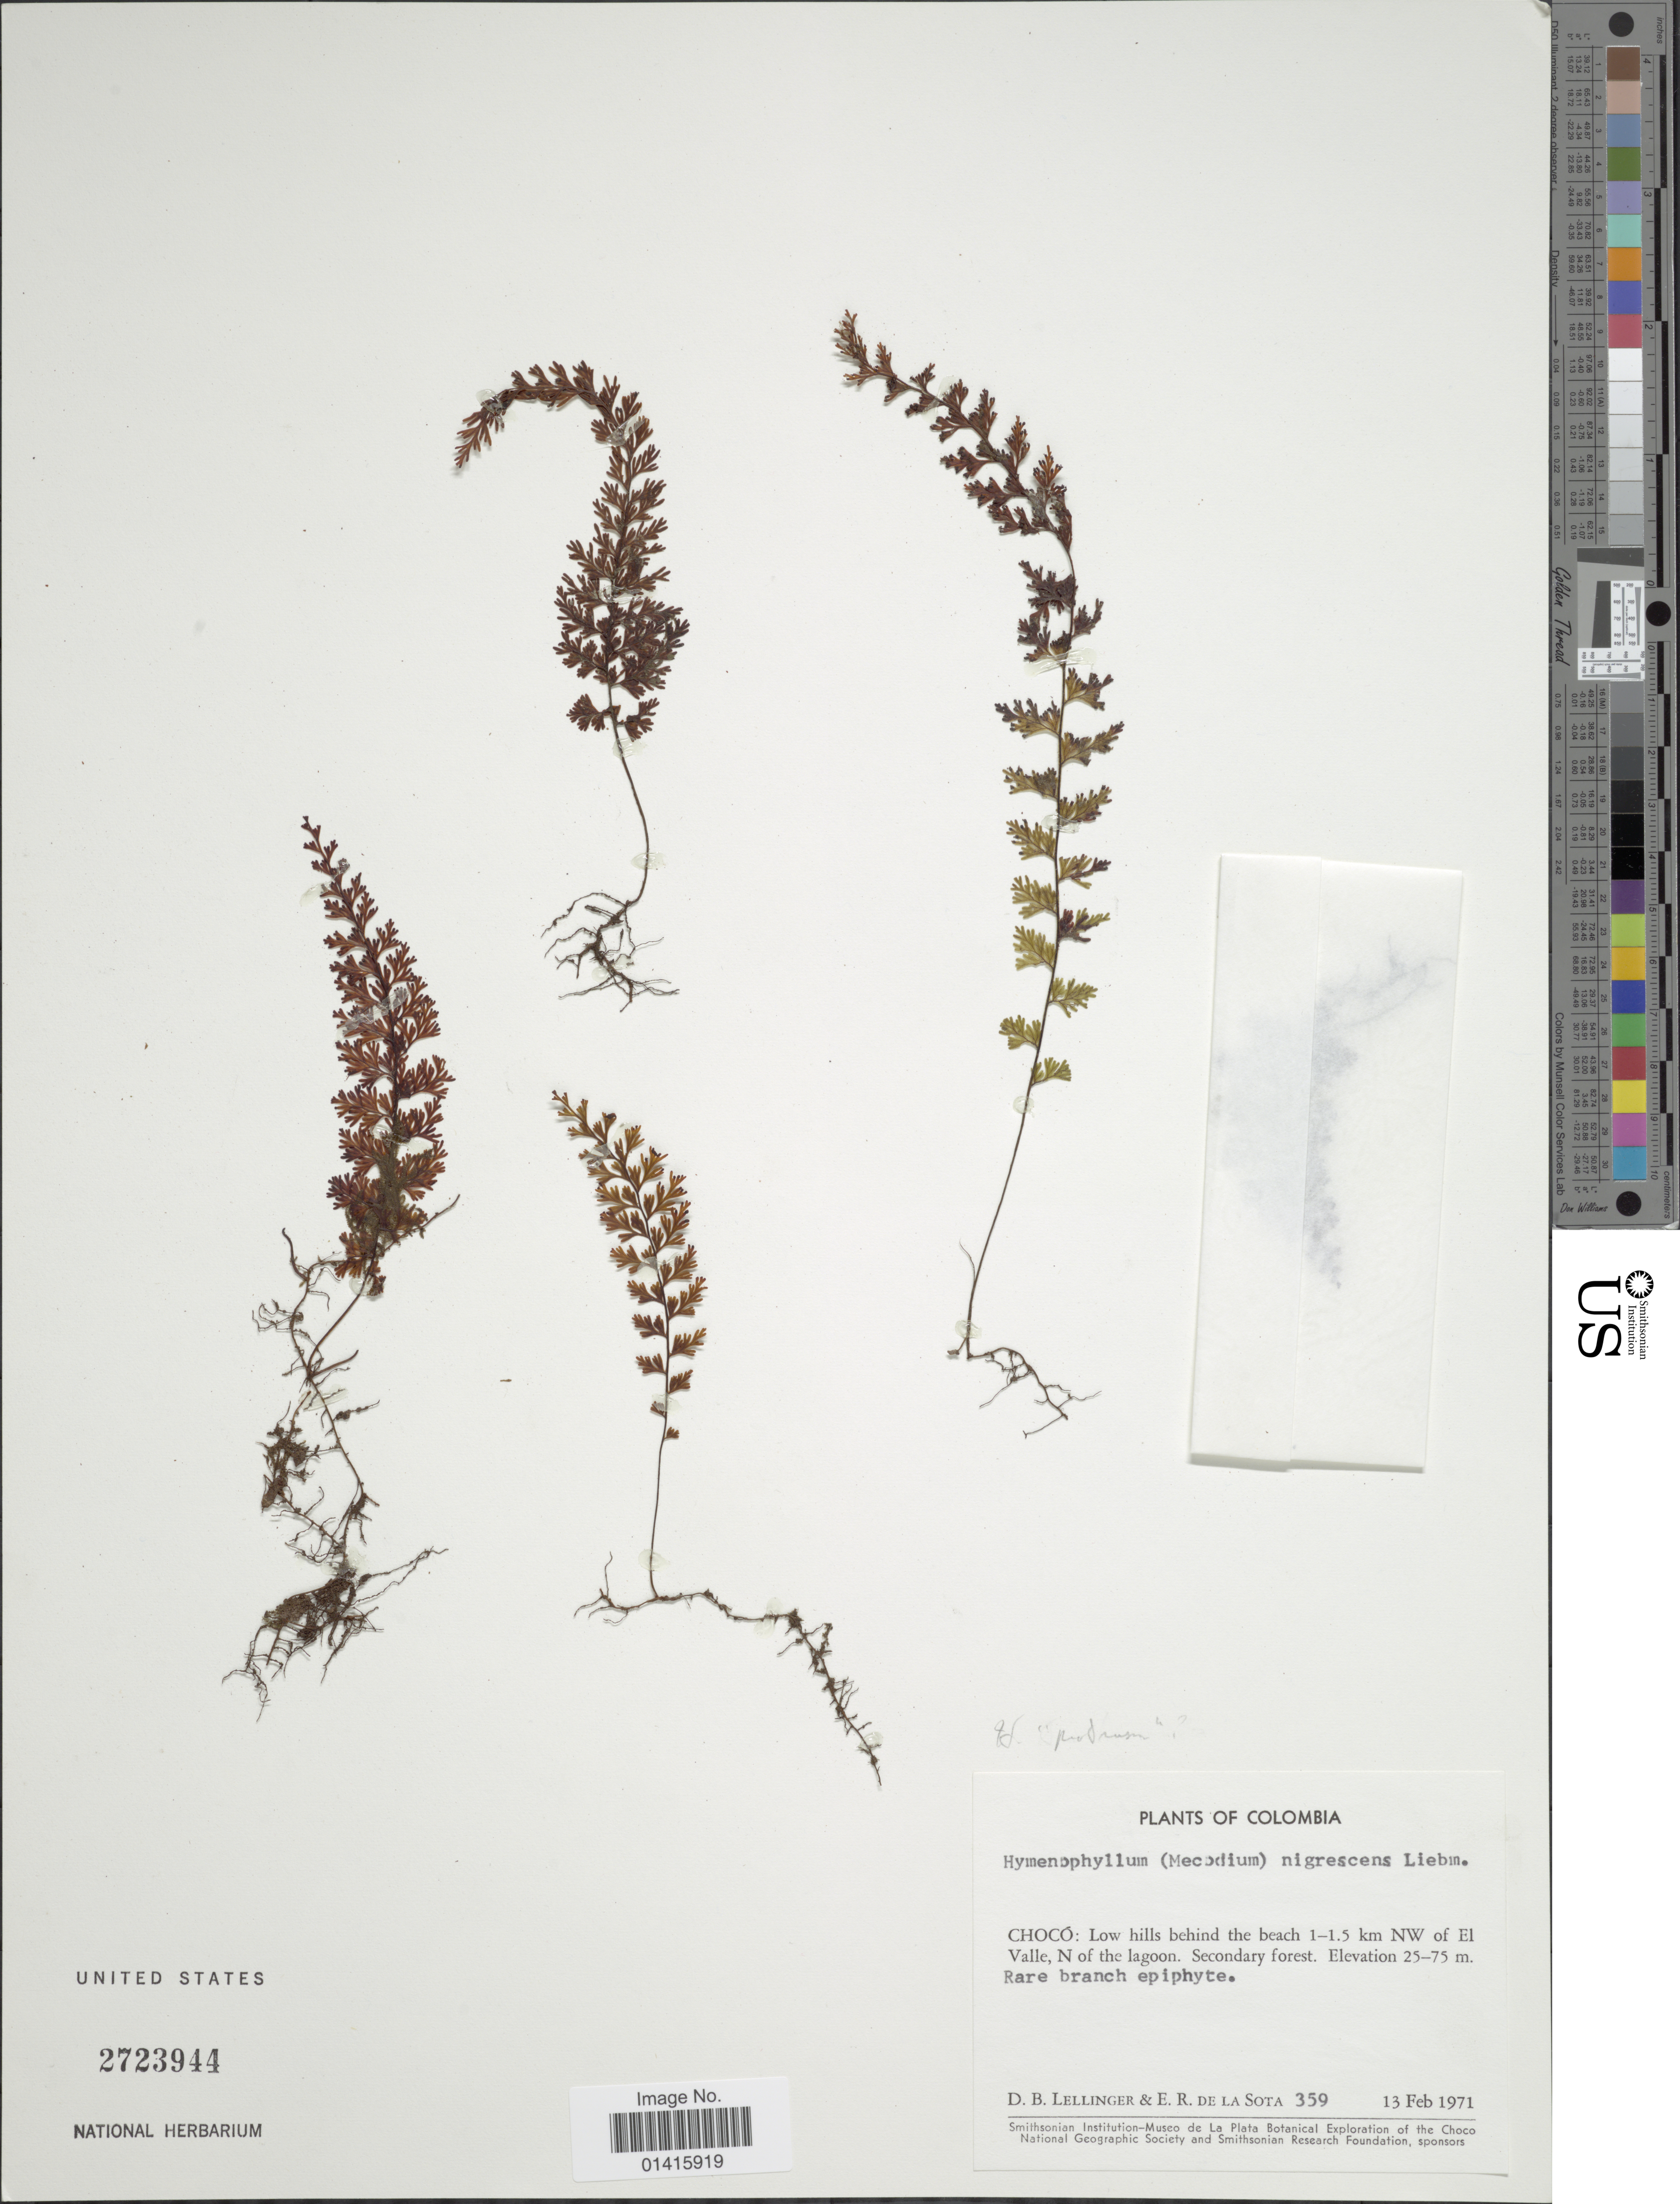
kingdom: Plantae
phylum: Tracheophyta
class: Polypodiopsida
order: Hymenophyllales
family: Hymenophyllaceae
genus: Hymenophyllum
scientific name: Hymenophyllum decurrens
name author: (Jacq.) Sw.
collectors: D. B. Lellinger & E. R. de la Sota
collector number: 359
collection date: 1971-02-13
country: Colombia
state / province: Chocó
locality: Chocó: low hills behind the beach 1-1.5 km NW of El valle, N. of the lagoon, secondary forest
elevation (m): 25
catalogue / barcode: US 2723944